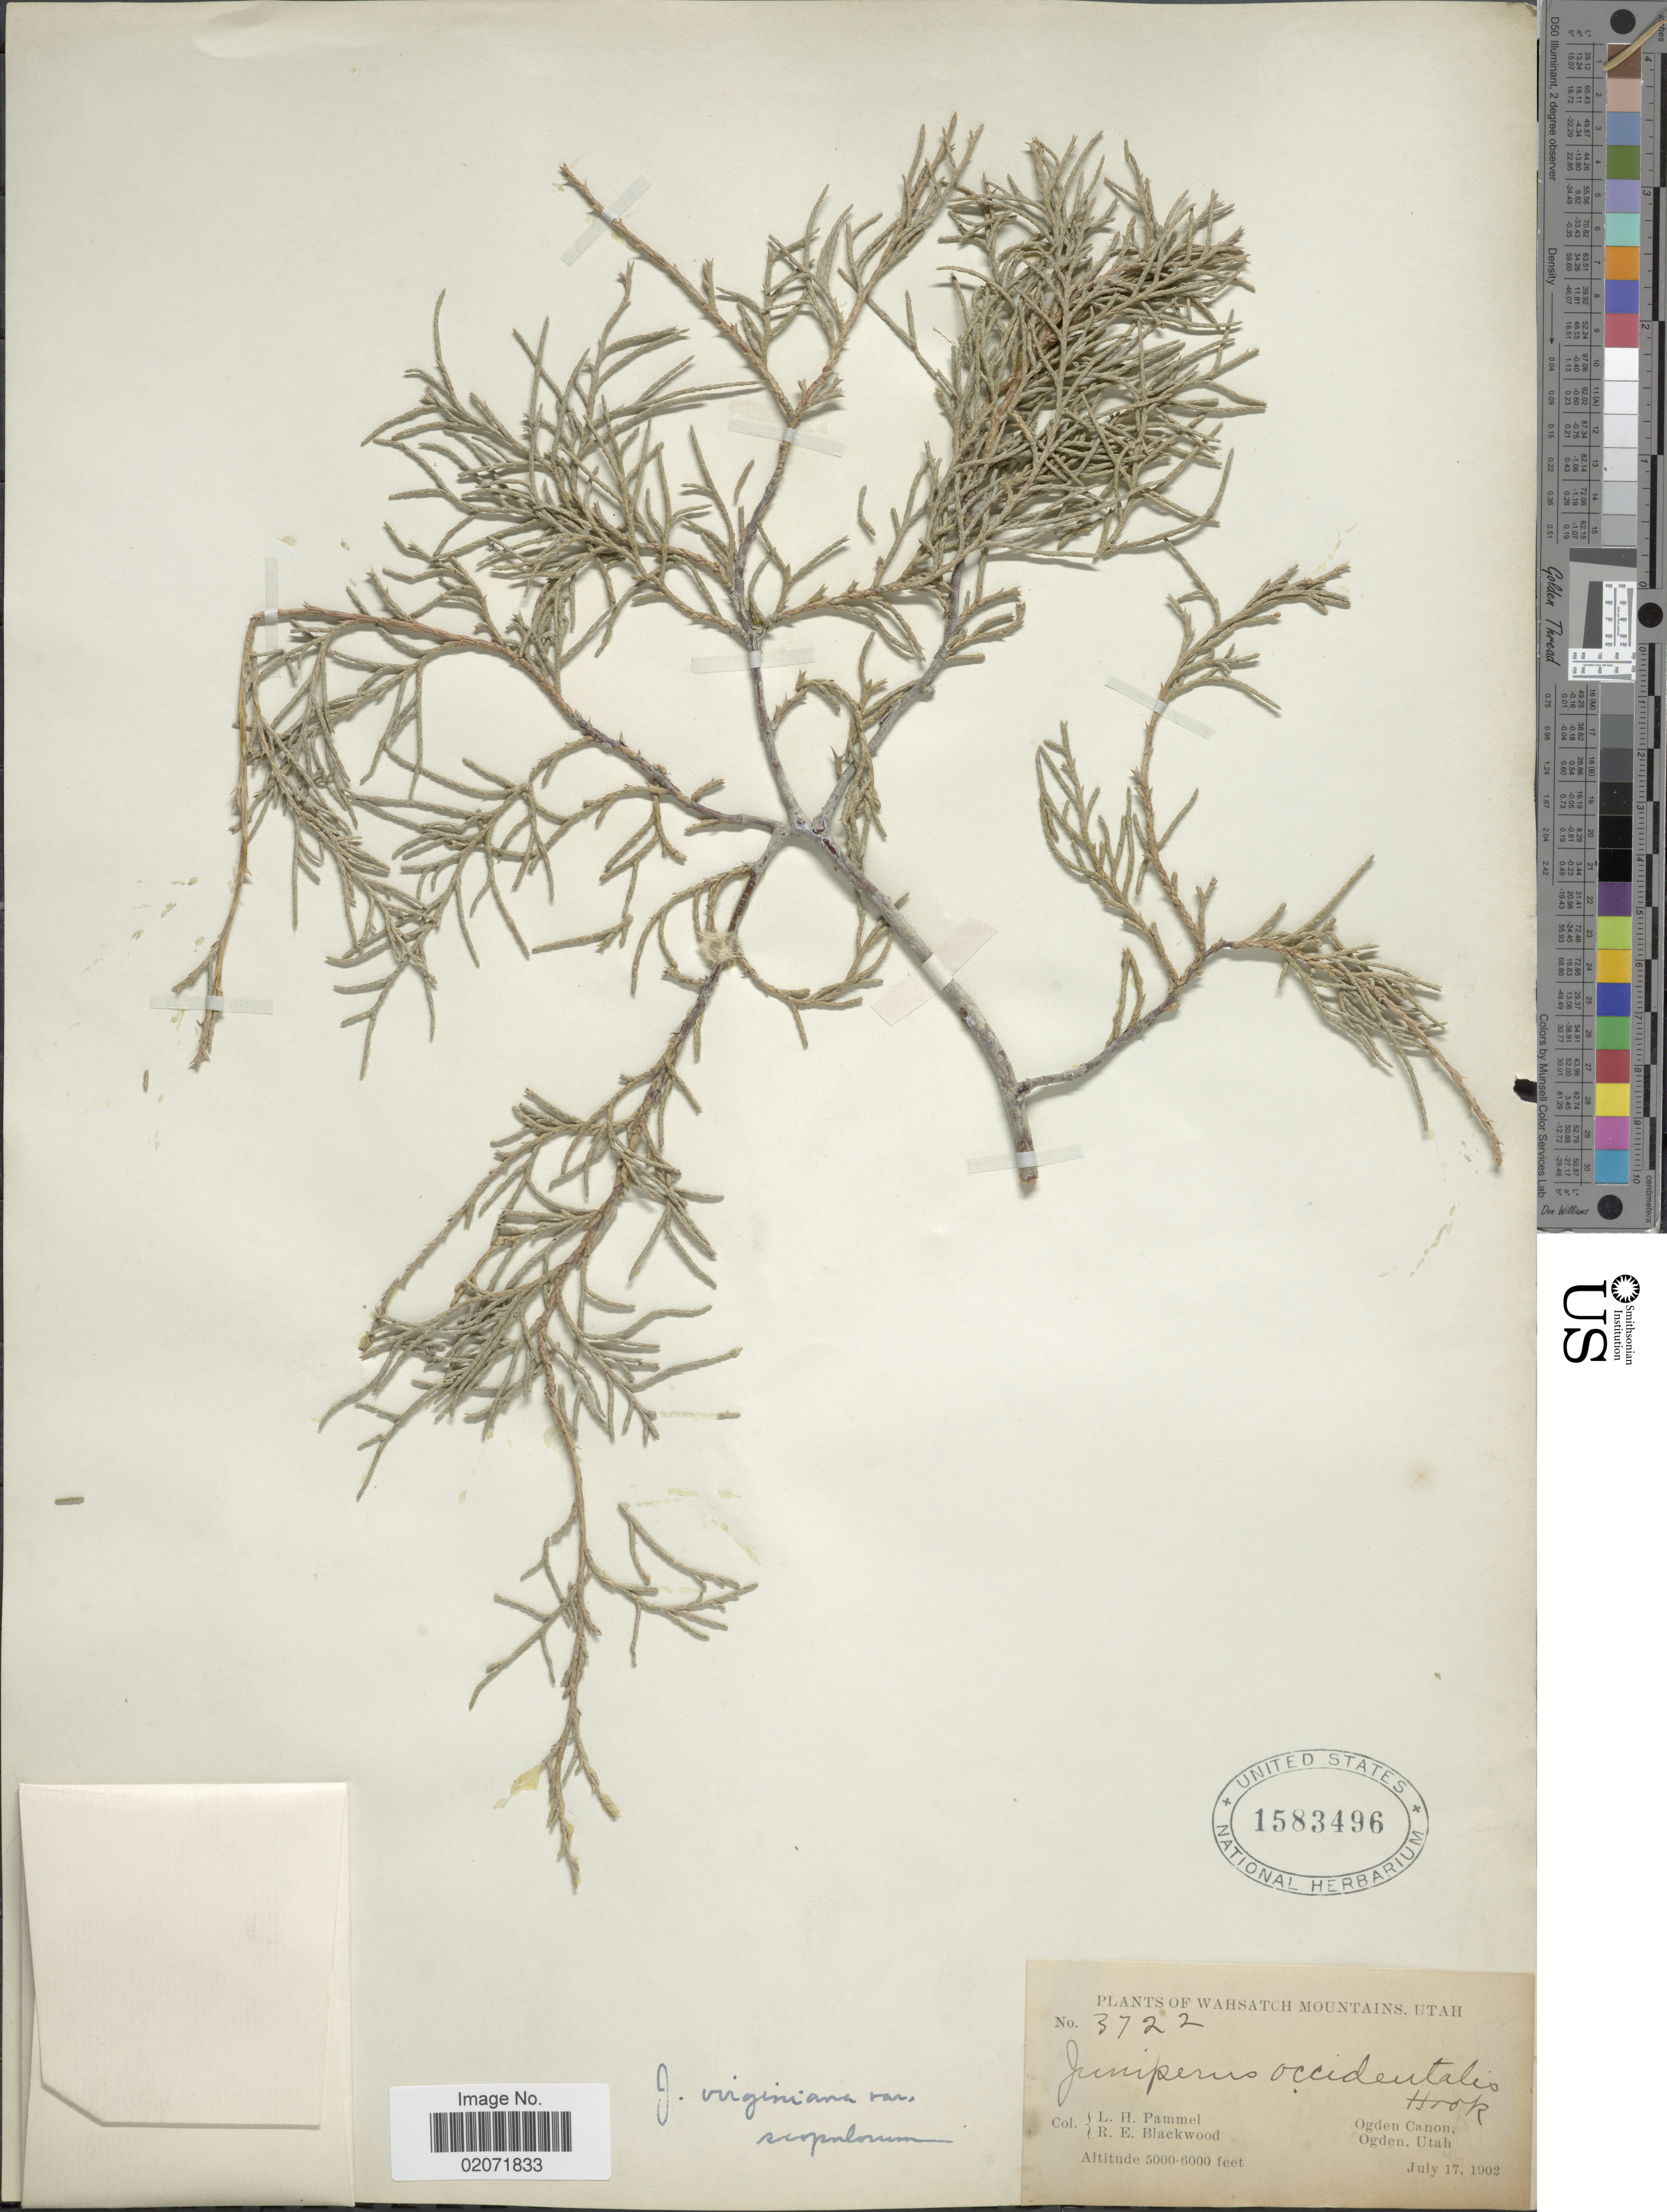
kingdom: Plantae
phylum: Tracheophyta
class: Pinopsida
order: Pinales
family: Cupressaceae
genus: Juniperus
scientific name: Juniperus scopulorum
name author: Sarg.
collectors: L. Pammel & R. Blackwood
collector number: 3722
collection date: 1902-07-17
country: United States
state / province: Utah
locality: Wahsatch Mountains, Ogden Canon, Ogden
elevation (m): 1524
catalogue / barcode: US 1583496